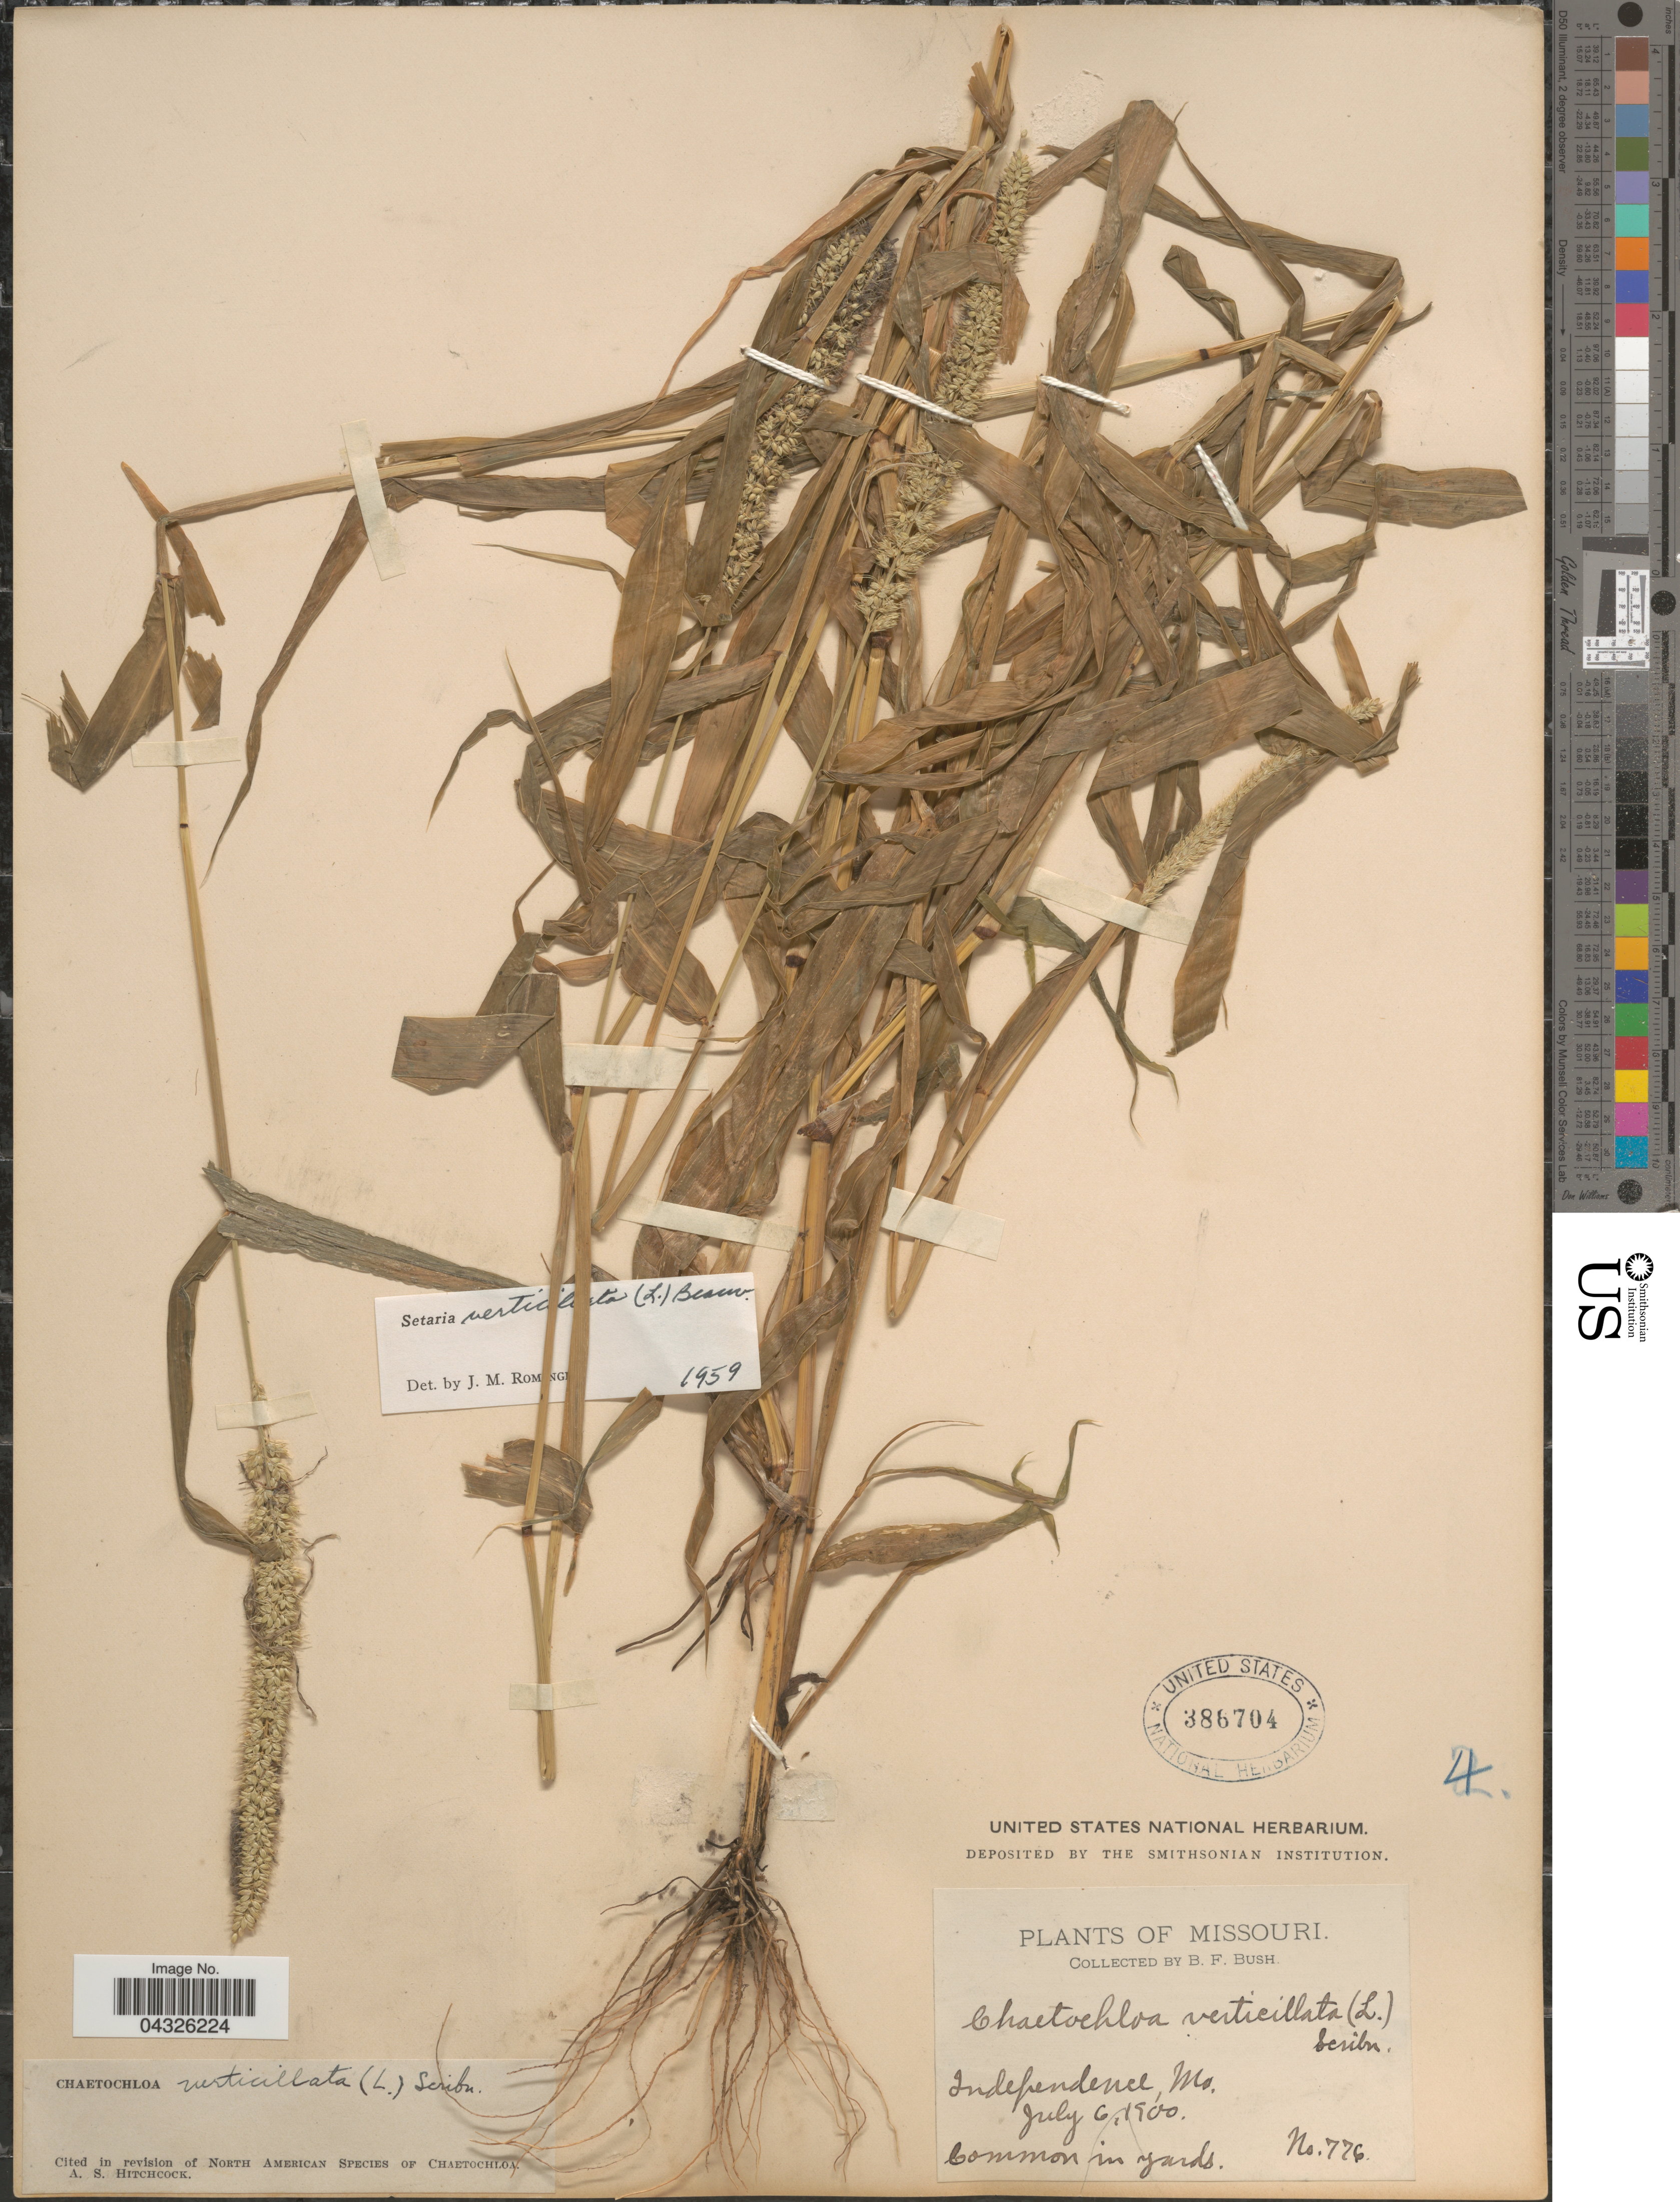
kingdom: Plantae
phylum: Tracheophyta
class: Liliopsida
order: Poales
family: Poaceae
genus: Setaria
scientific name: Setaria verticillata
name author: (L.) P. Beauv.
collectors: B. F. Bush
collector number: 776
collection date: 1900-07-06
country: United States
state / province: Missouri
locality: Independence.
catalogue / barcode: US 386704